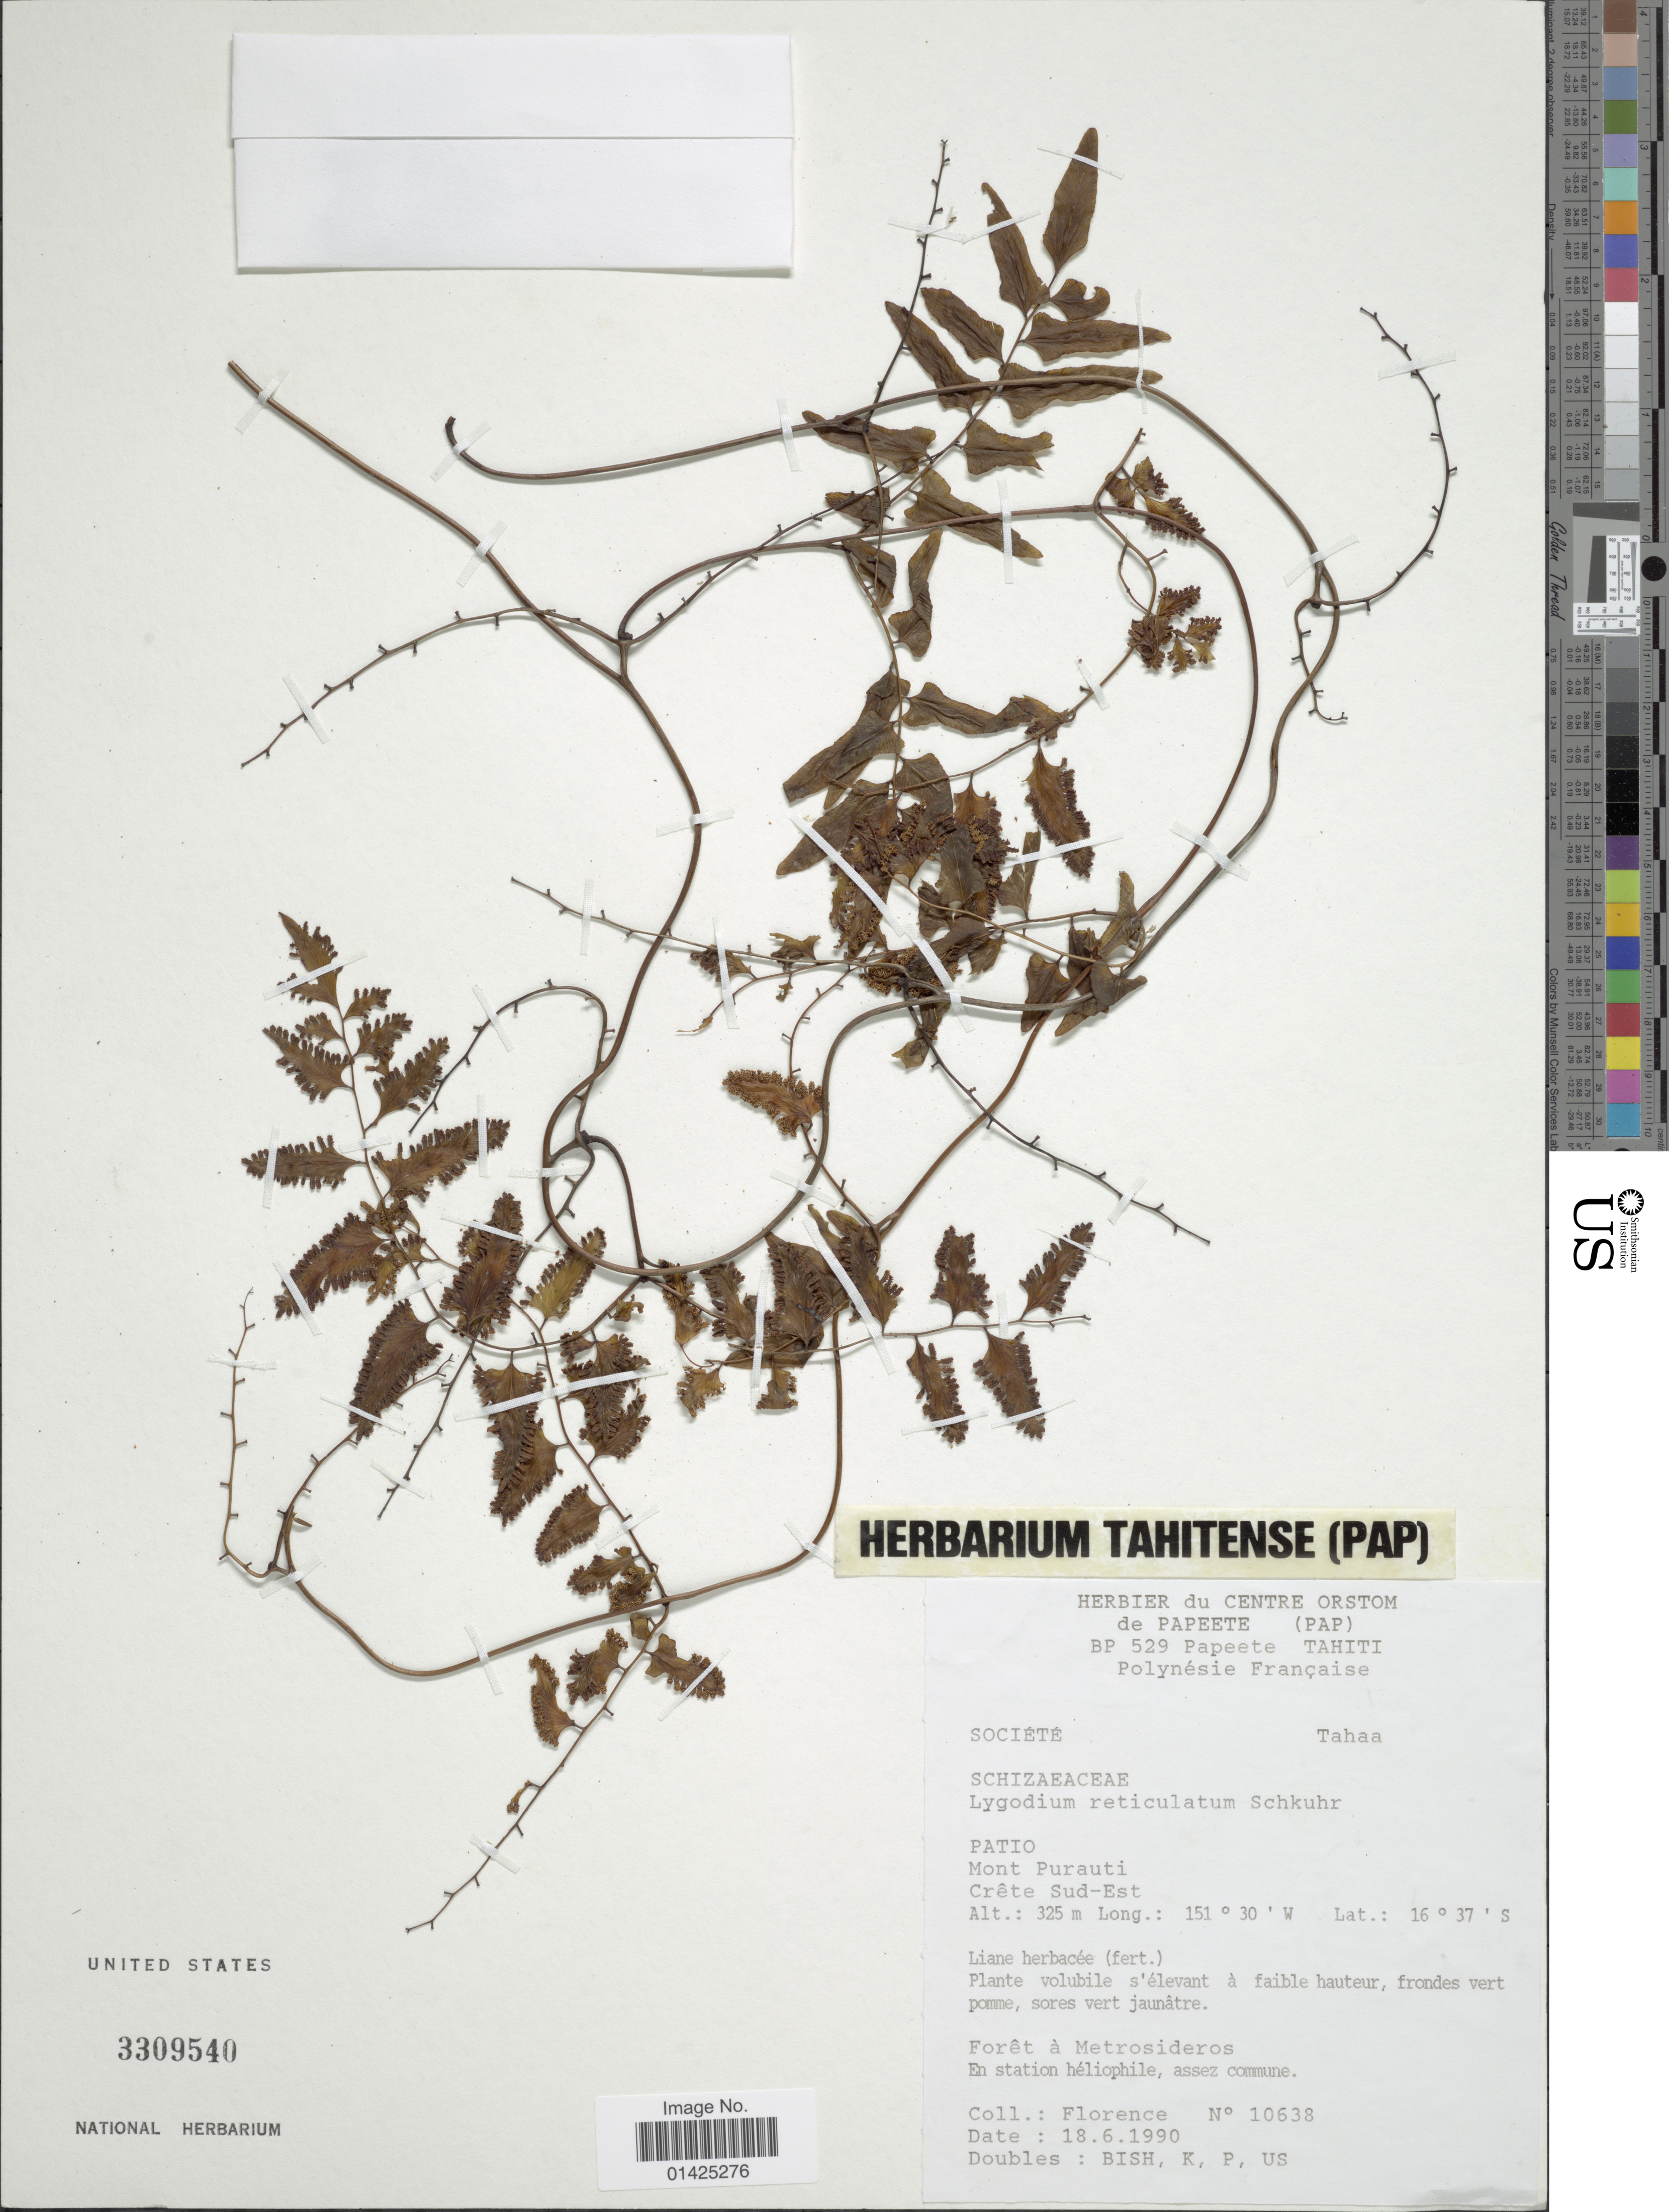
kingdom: Plantae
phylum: Tracheophyta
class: Polypodiopsida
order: Schizaeales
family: Lygodiaceae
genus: Lygodium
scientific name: Lygodium reticulatum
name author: Schkuhr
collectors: -. Florence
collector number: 10638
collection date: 1990-06-18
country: French Polynesia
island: Tahiti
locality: Tahiti, Papeete, Patio, Mont Purauti, Crete Su-est.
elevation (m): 325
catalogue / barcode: US 3309540